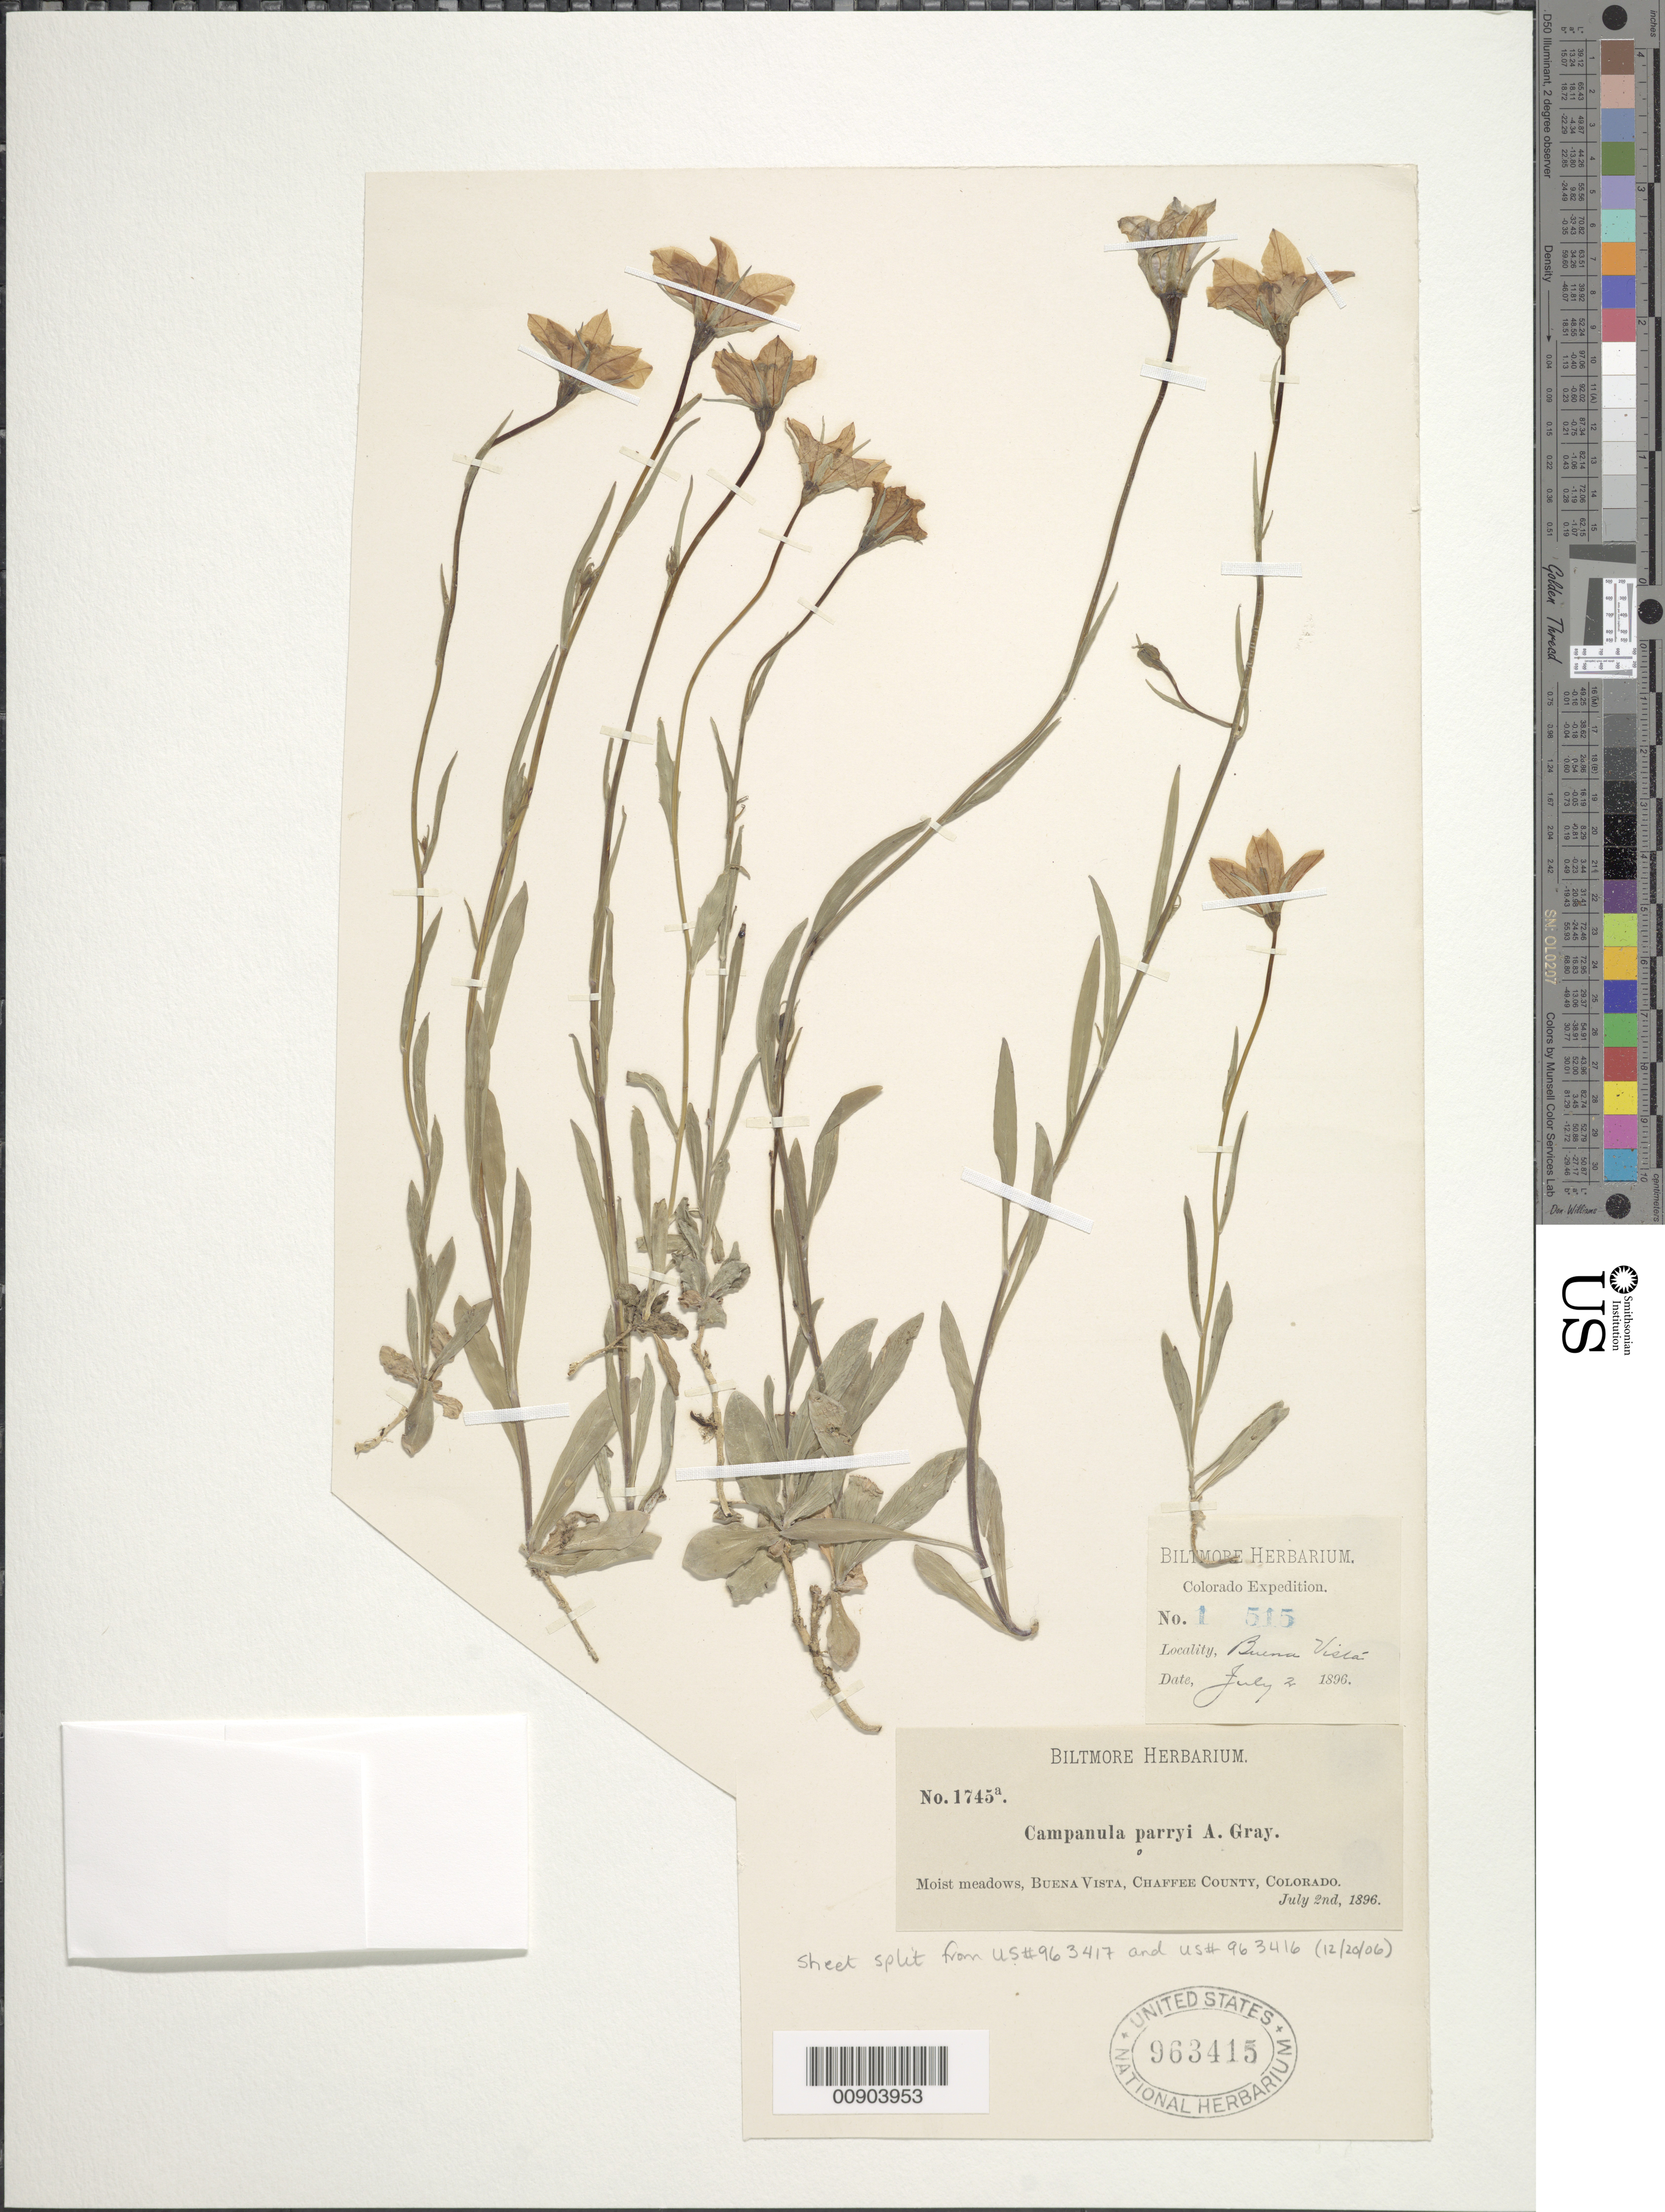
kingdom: Plantae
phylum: Tracheophyta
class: Magnoliopsida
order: Asterales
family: Campanulaceae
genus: Campanula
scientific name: Campanula planiflora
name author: Engelm.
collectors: ex herb. Biltmore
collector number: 1745a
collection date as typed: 2 Jul 1896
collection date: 1896-07-02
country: United States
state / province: Colorado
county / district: Chaffee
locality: Buena Vista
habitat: Moist meadows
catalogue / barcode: US 963415